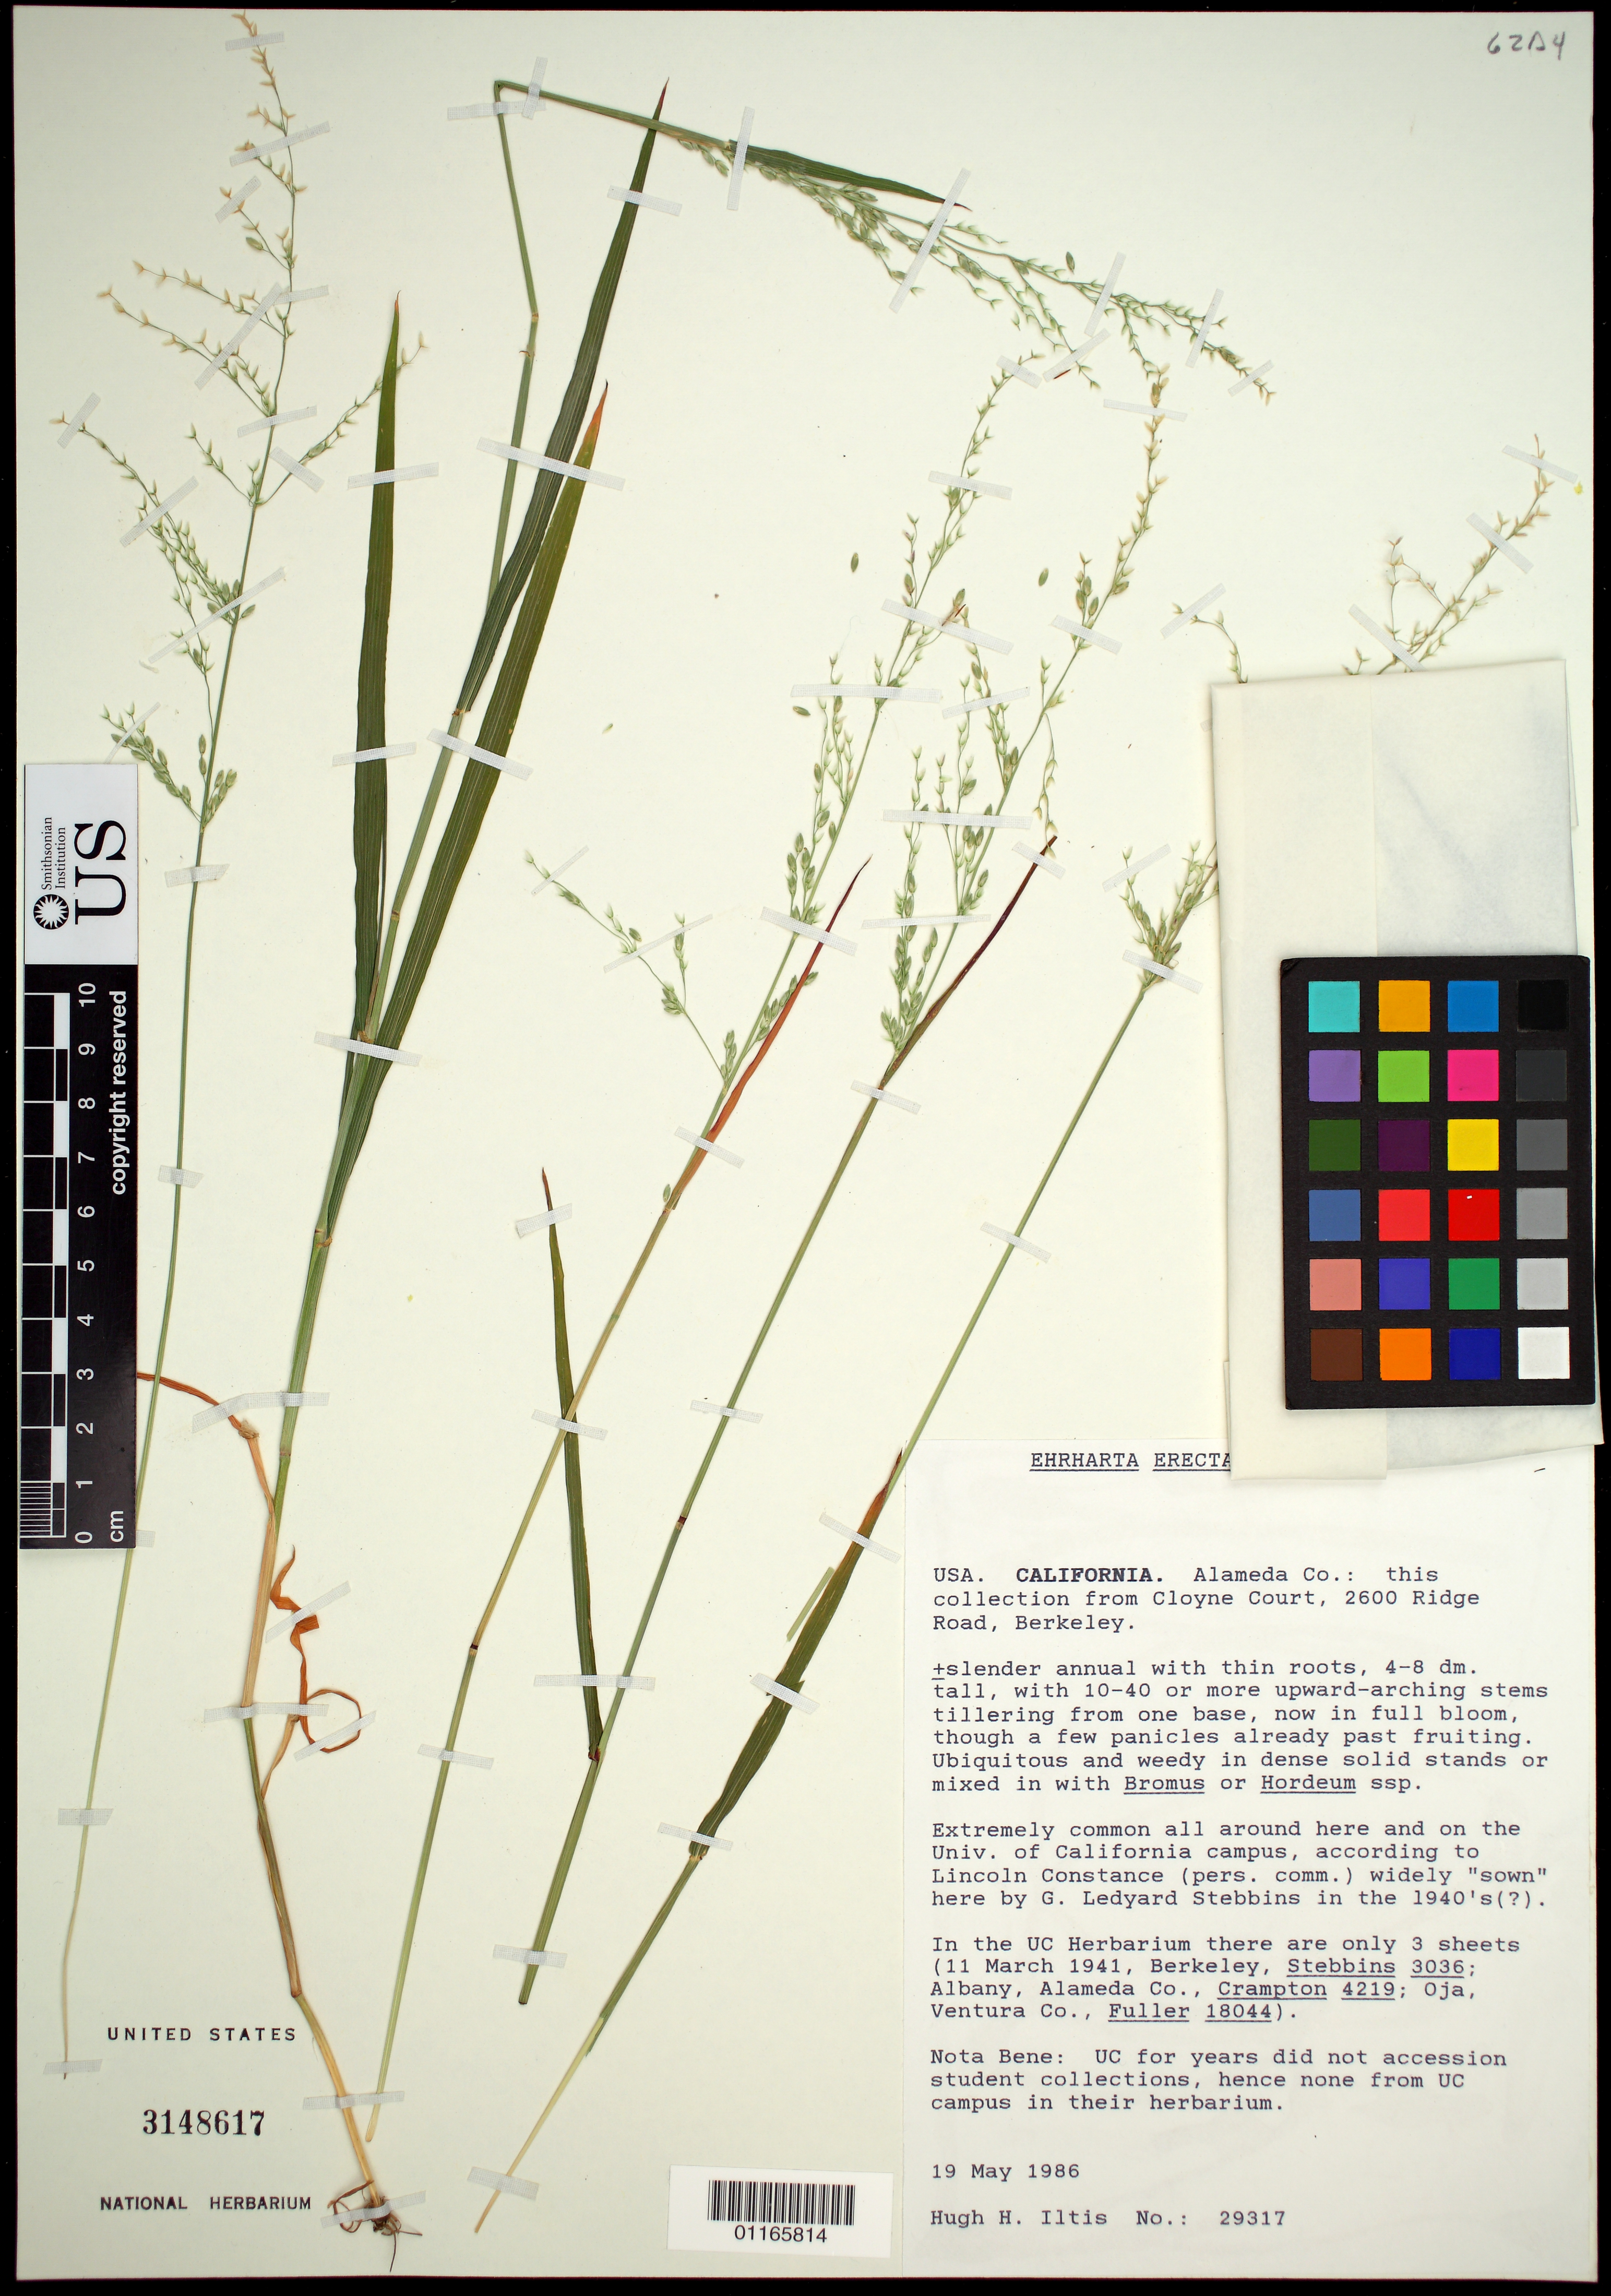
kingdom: Plantae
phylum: Tracheophyta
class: Liliopsida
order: Poales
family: Poaceae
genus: Ehrharta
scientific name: Ehrharta erecta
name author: Lam.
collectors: H. H. Iltis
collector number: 29317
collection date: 1986-05-19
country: United States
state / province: California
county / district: Alameda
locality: From Cloyne Court, 2600 Ridge Road, Berkeley.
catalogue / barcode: US 3148617